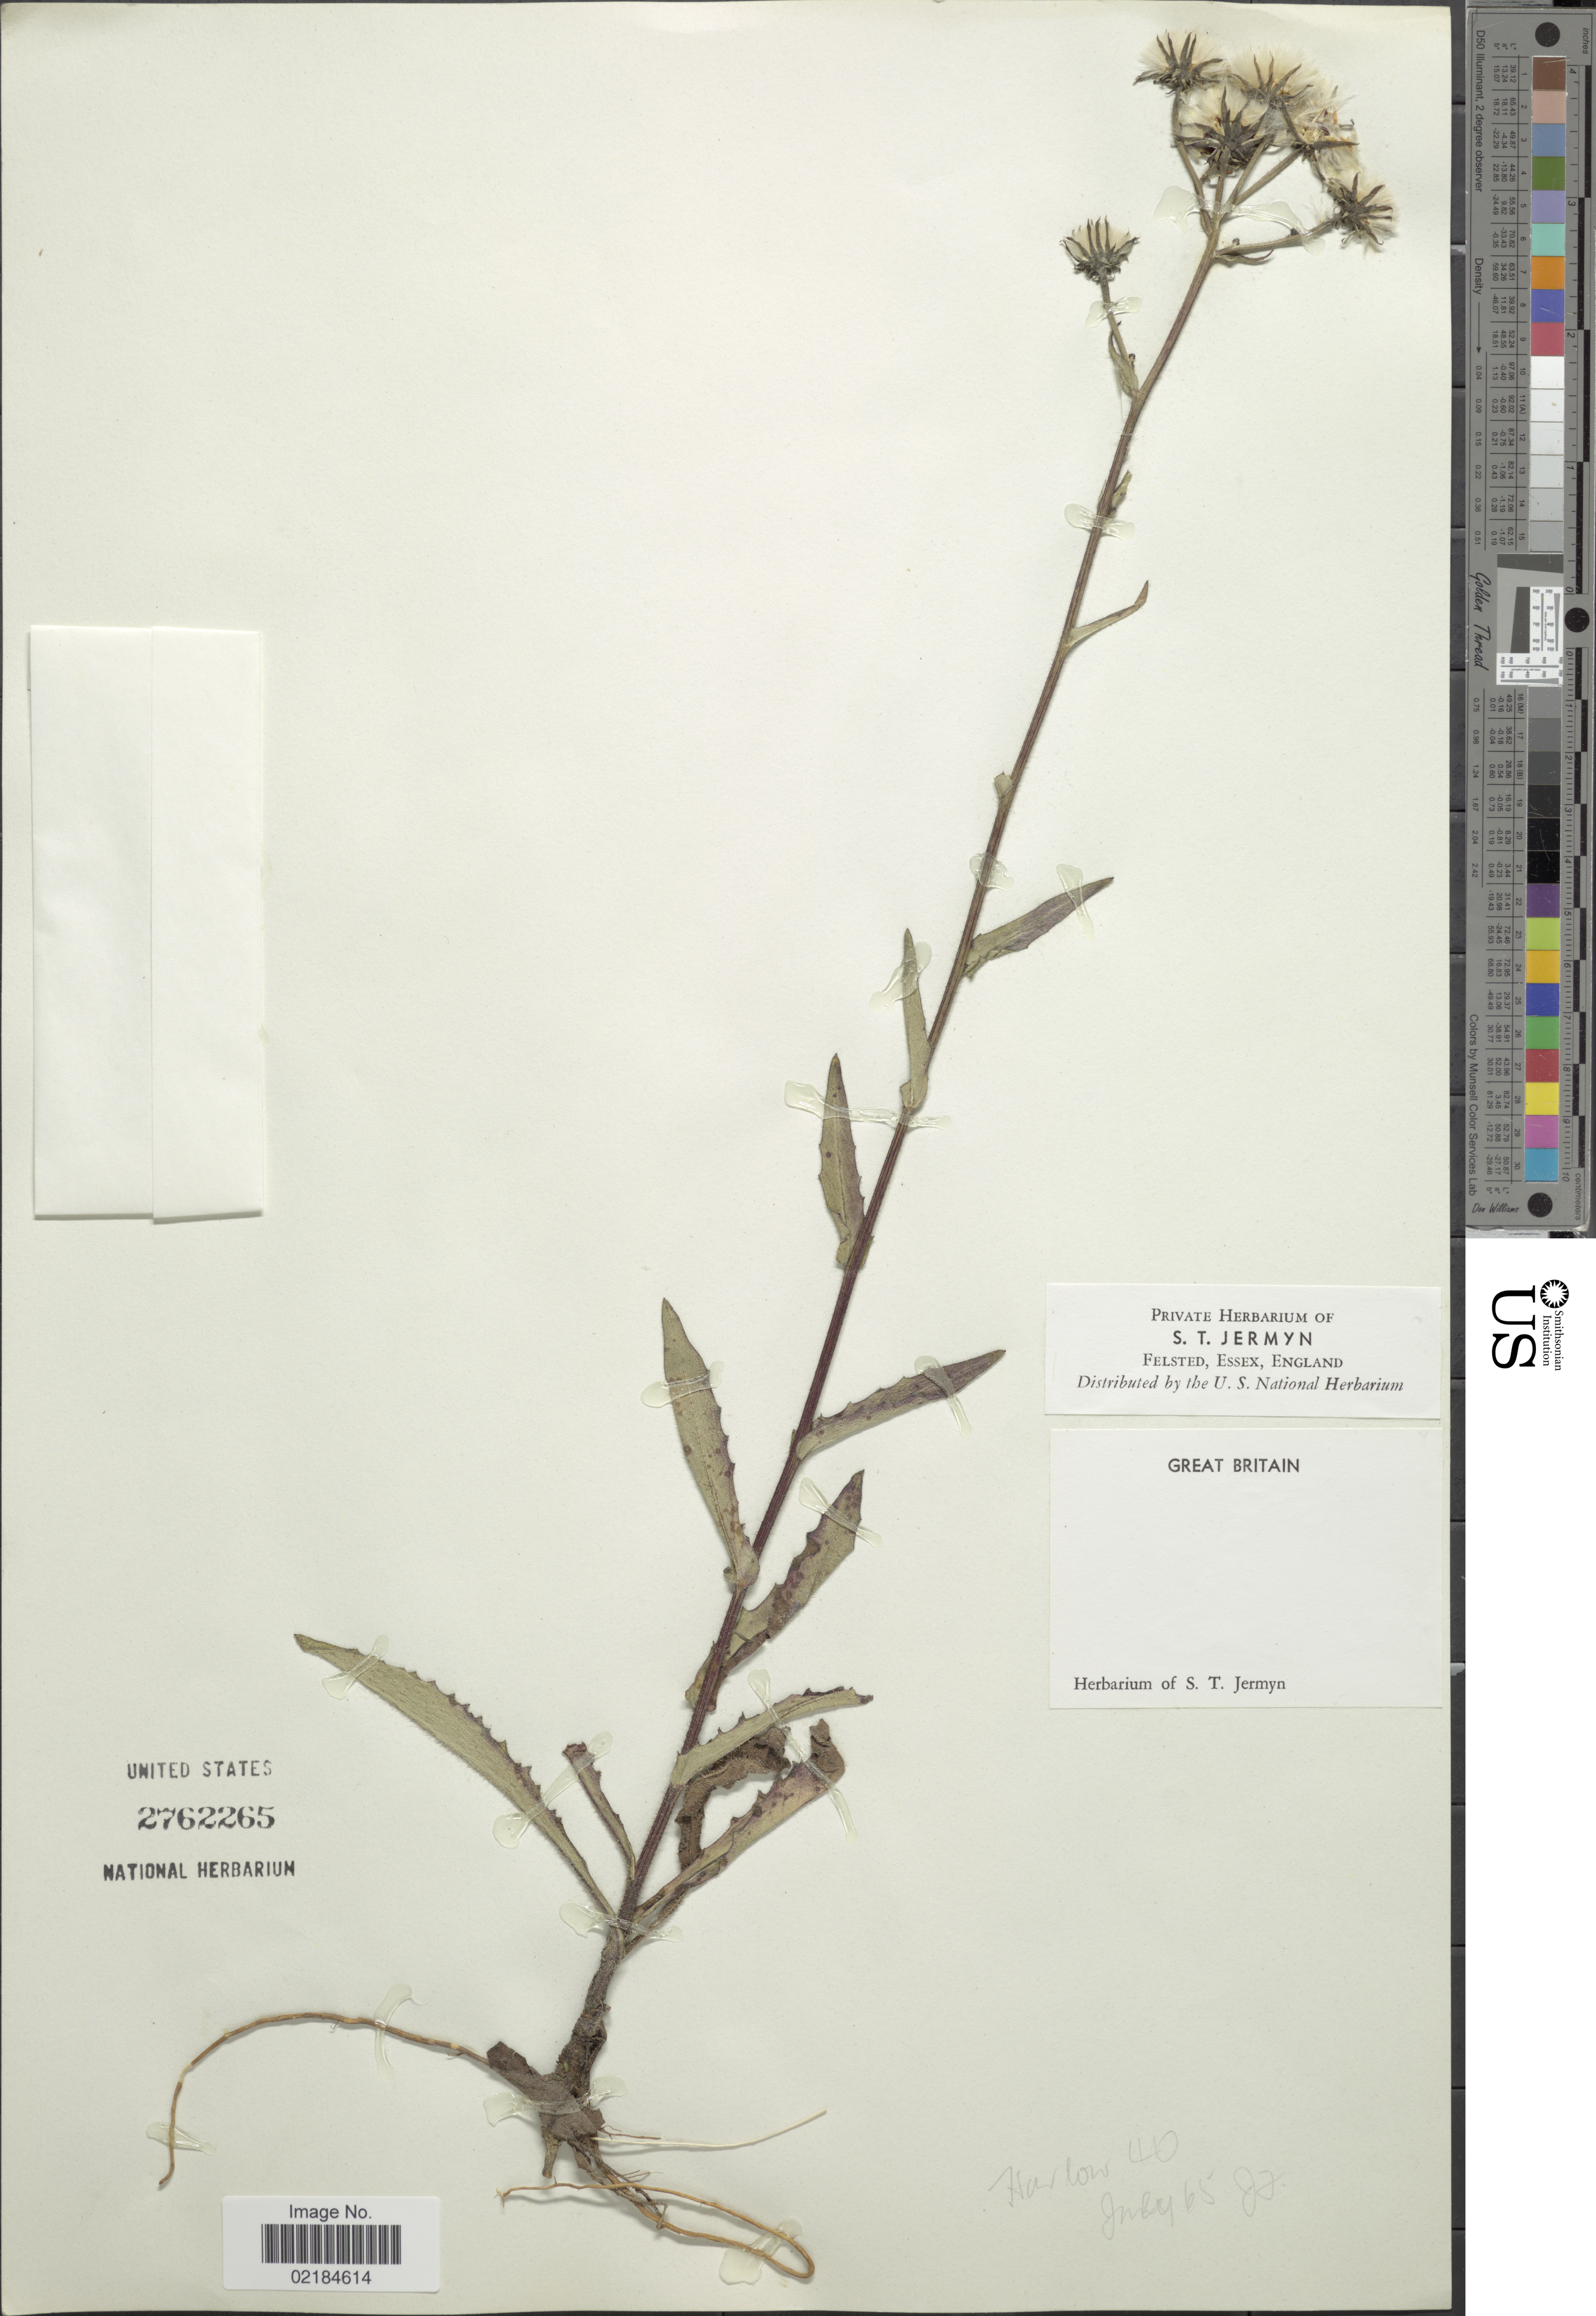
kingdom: Plantae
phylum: Tracheophyta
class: Magnoliopsida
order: Asterales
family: Asteraceae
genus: Hieracium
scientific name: Hieracium repandulare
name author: Druce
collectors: ex herb. S. T. Jermyn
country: United Kingdom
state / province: England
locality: Great Britain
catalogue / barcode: US 2762265